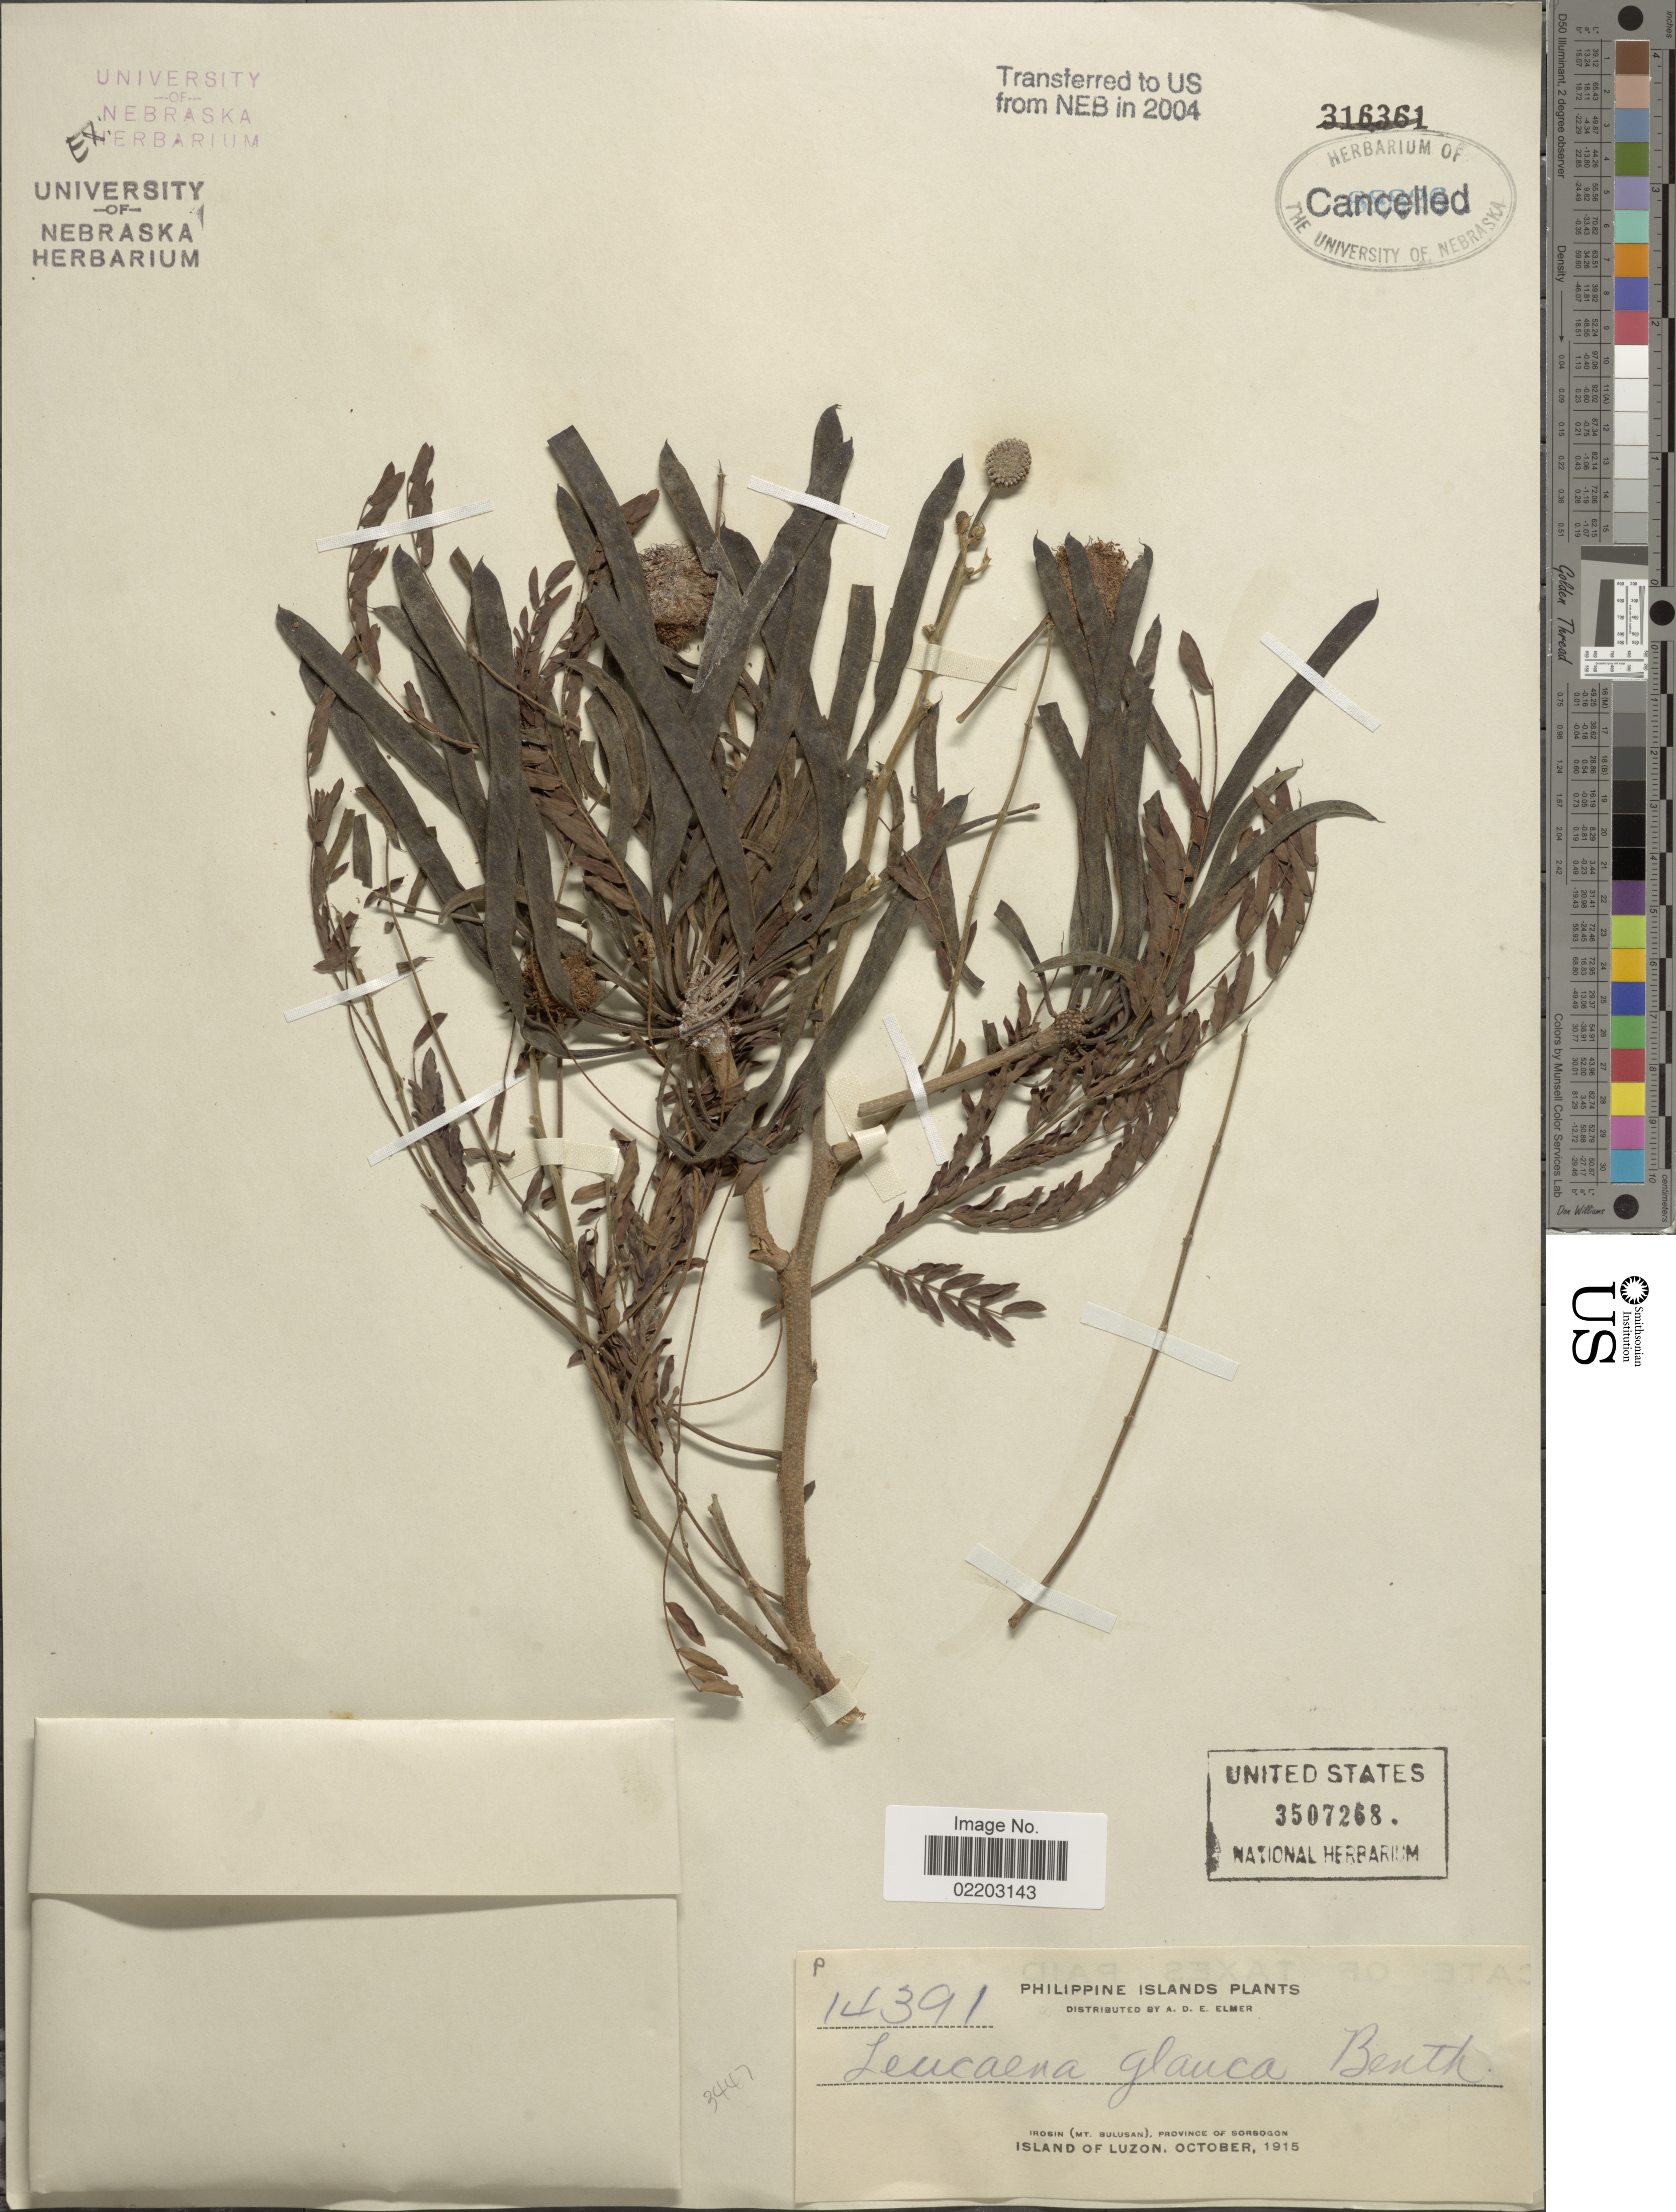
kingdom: Plantae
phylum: Tracheophyta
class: Magnoliopsida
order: Fabales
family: Fabaceae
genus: Leucaena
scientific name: Leucaena glauca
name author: (L.) Benth.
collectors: A. D. E. Elmer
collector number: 14391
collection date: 1915-10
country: Philippines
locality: Philippine Islands, Irosin (Mt. Bulusan), Province of Sorsogon, Island of Luzon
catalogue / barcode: US 3507268